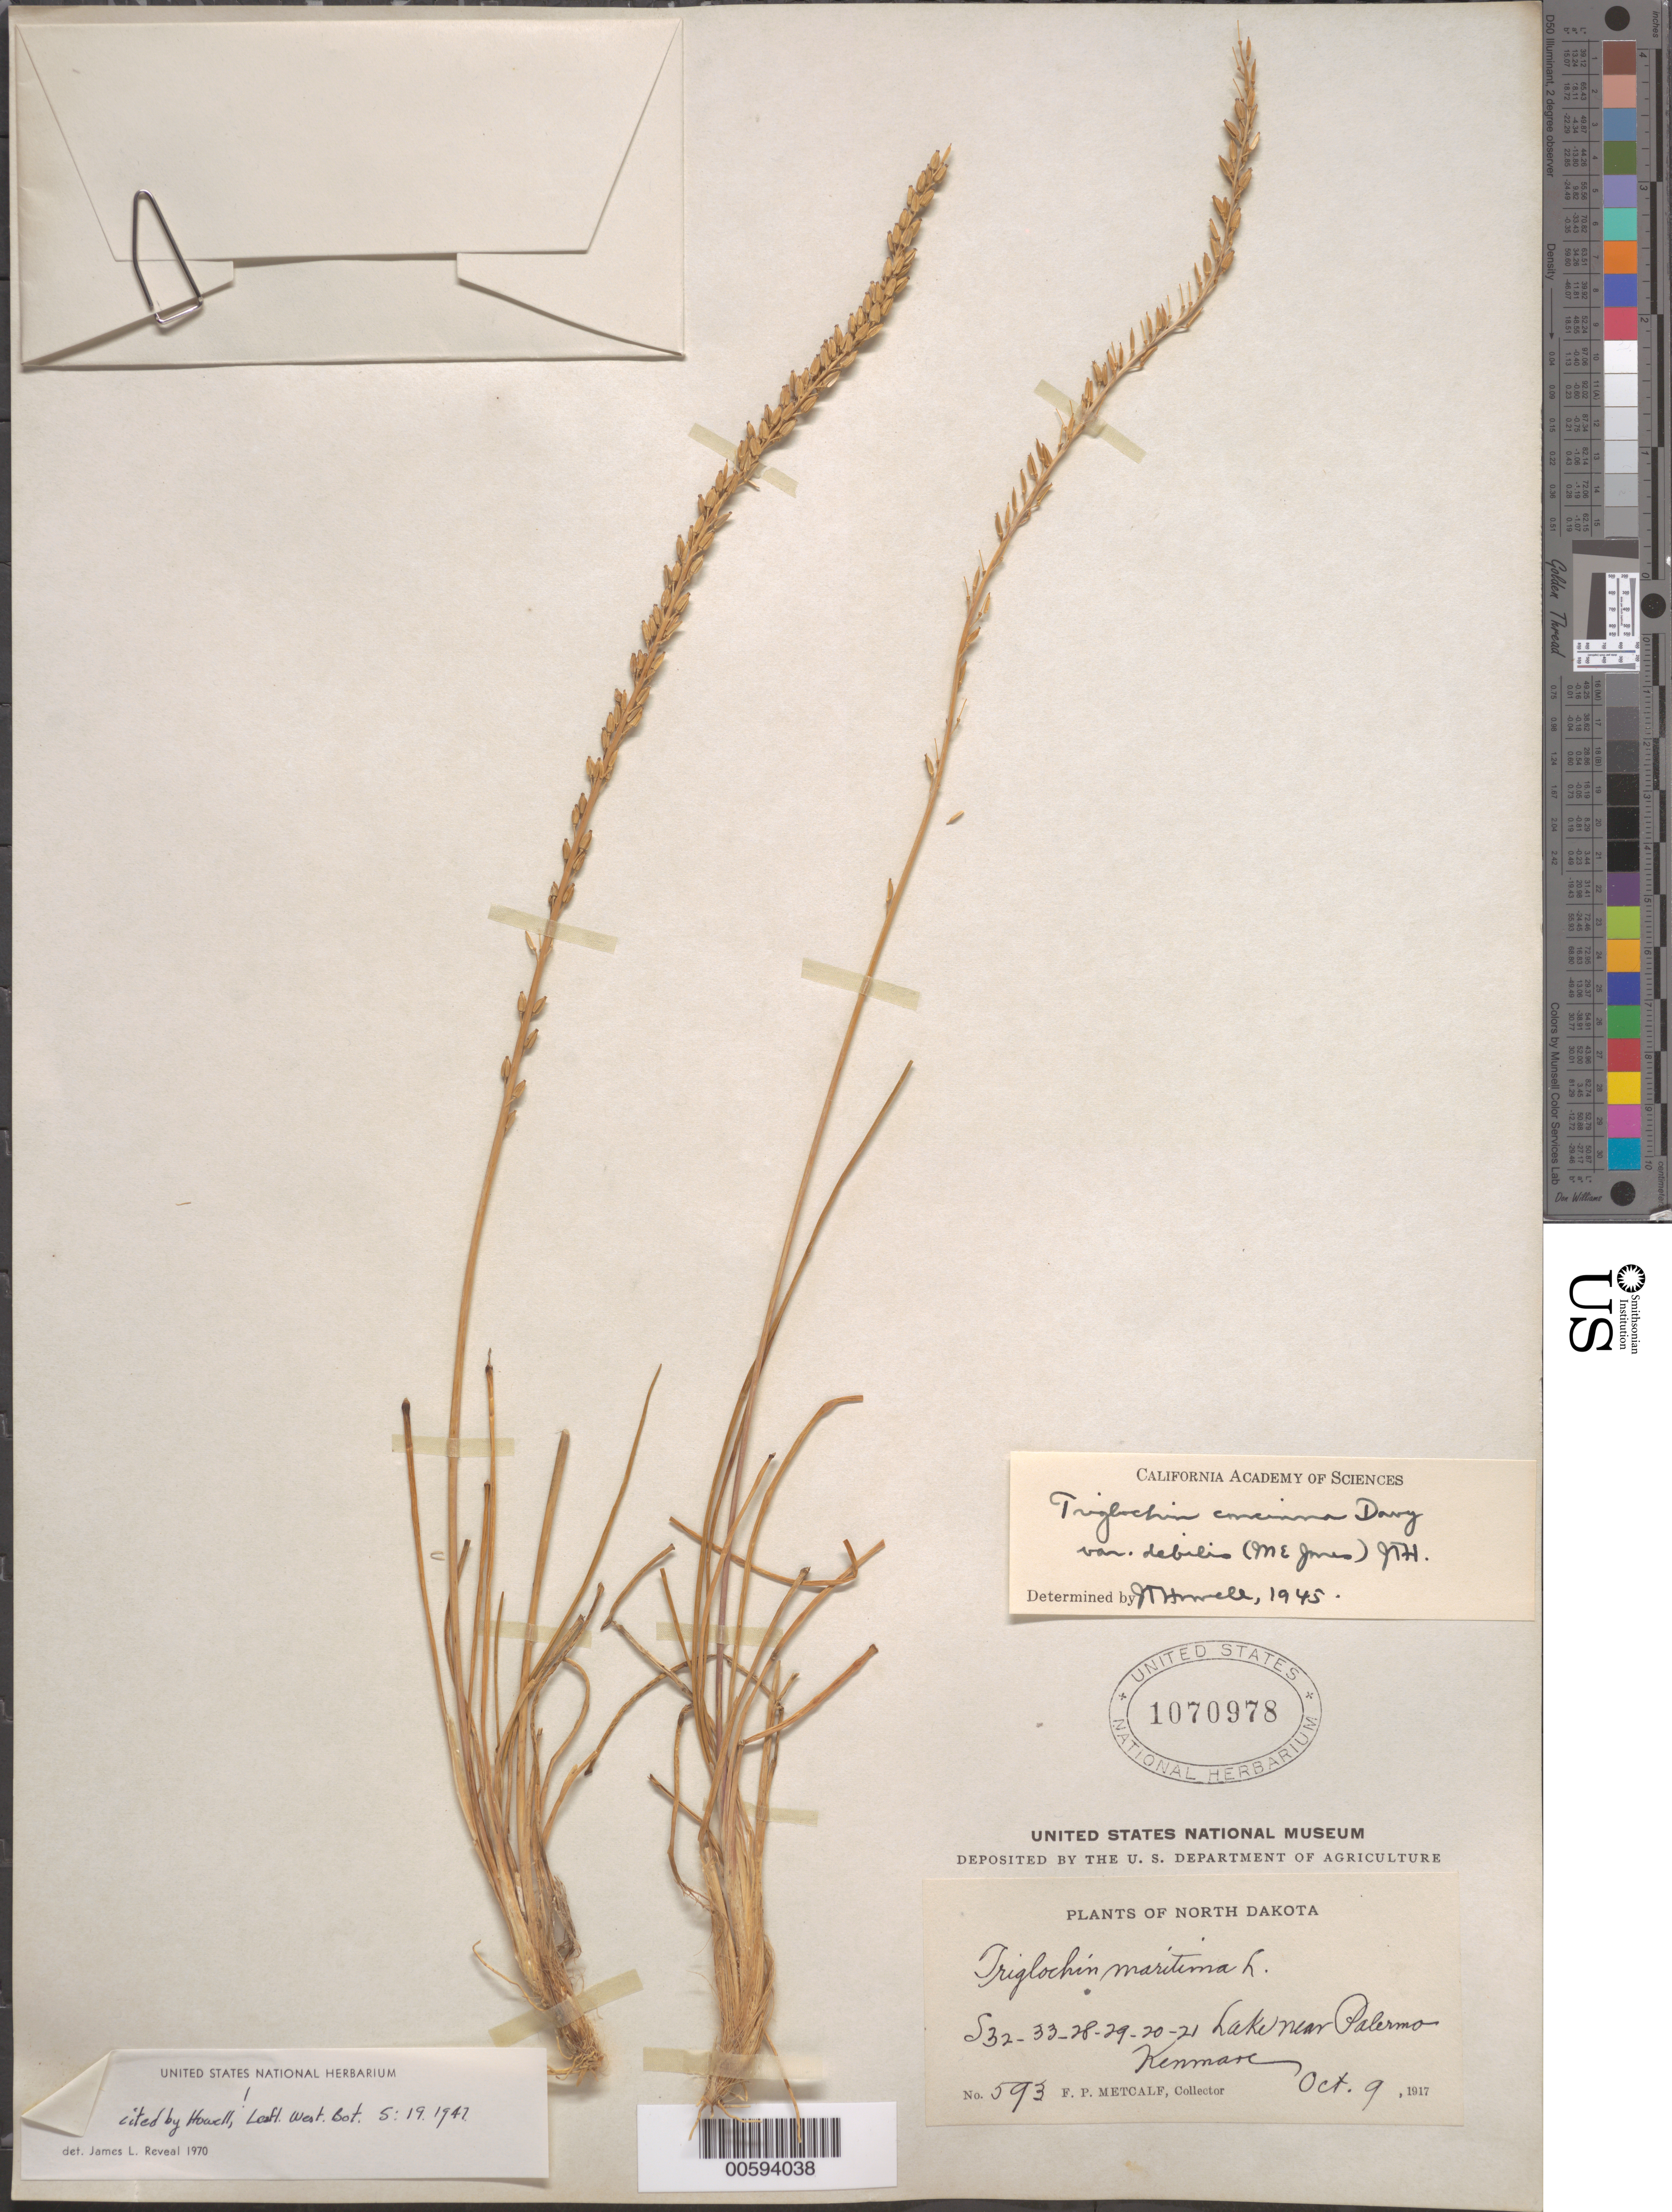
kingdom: Plantae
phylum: Tracheophyta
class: Liliopsida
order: Alismatales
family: Juncaginaceae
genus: Triglochin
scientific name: Triglochin concinna var. debilis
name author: (M.E. Jones) J.T. Howell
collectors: F. P. Metcalf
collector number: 593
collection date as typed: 09 Oct 1917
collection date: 1917-10-09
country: United States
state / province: North Dakota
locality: Lake near Palermo Kenmare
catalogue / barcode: US 1070978